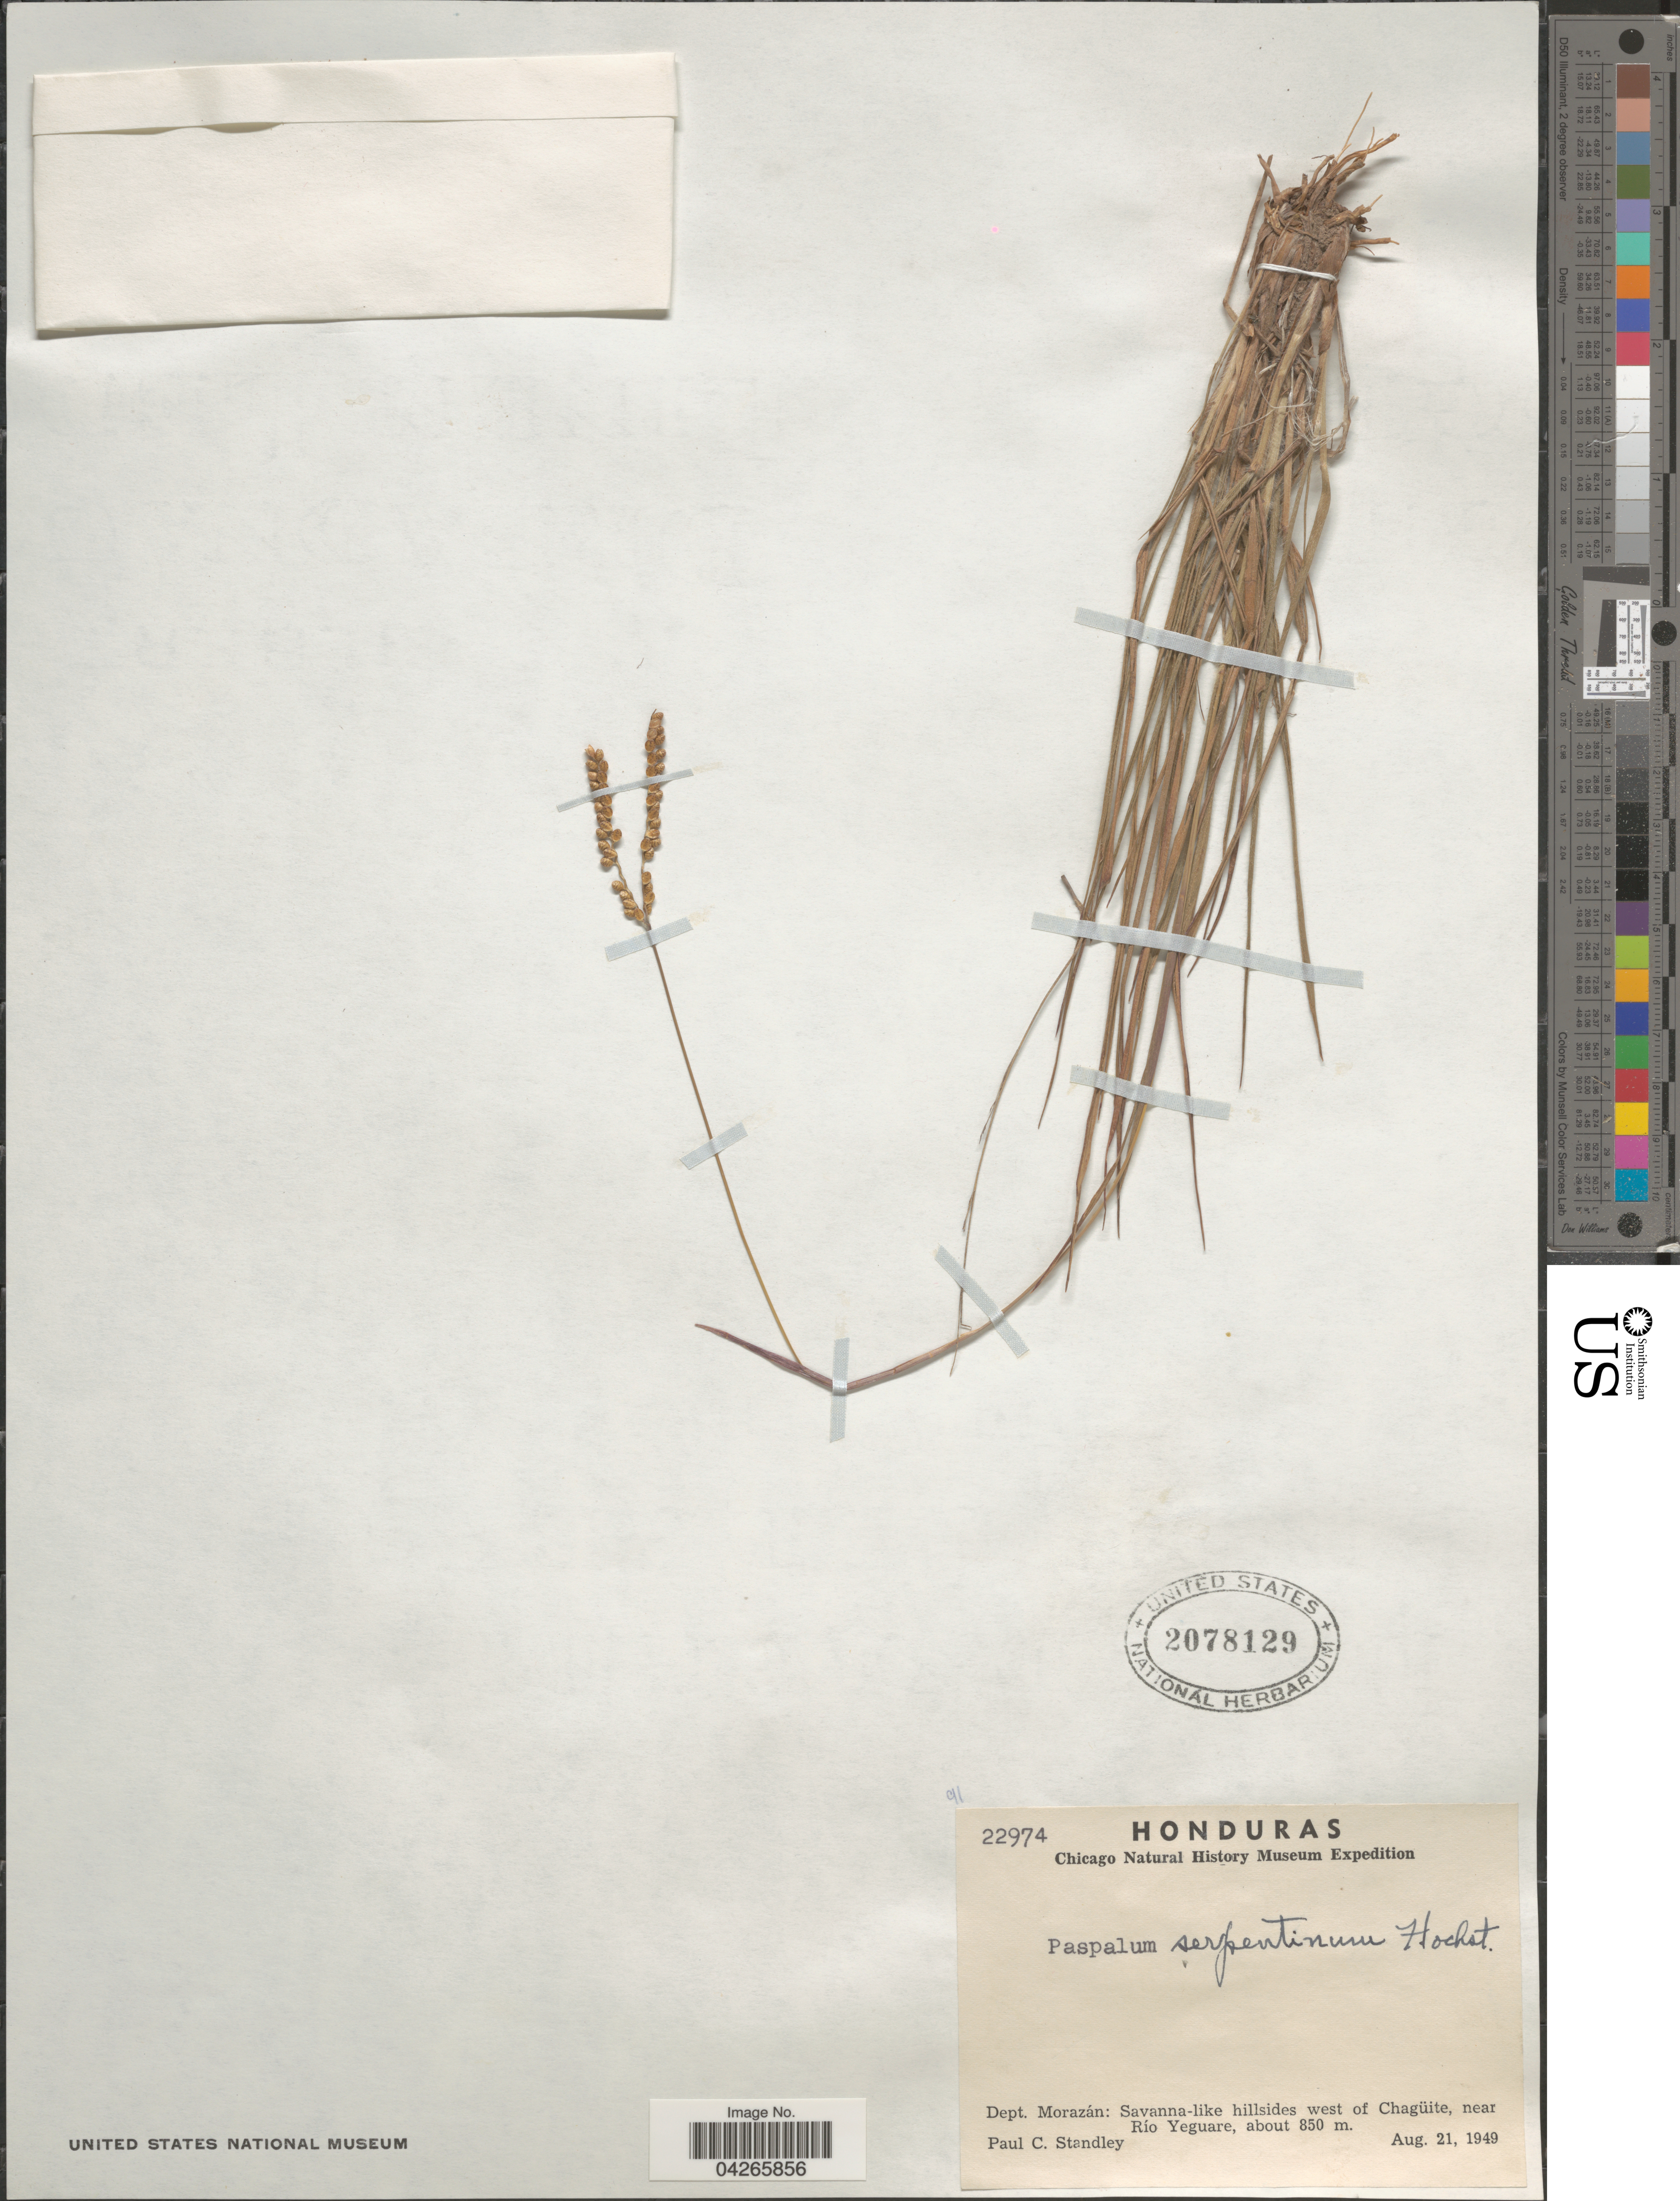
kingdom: Plantae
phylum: Tracheophyta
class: Liliopsida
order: Poales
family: Poaceae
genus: Paspalum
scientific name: Paspalum serpentinum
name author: Hochst. ex Steud.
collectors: P. C. Standley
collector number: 22974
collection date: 1949-08-21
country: Honduras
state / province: Fco. Morazán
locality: Chicago Natural History Museum Expedition. Dept. Morazán: Savanna-like hillsides west of Chagüite, near Río Yeguare.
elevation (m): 850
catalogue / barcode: US 2078129